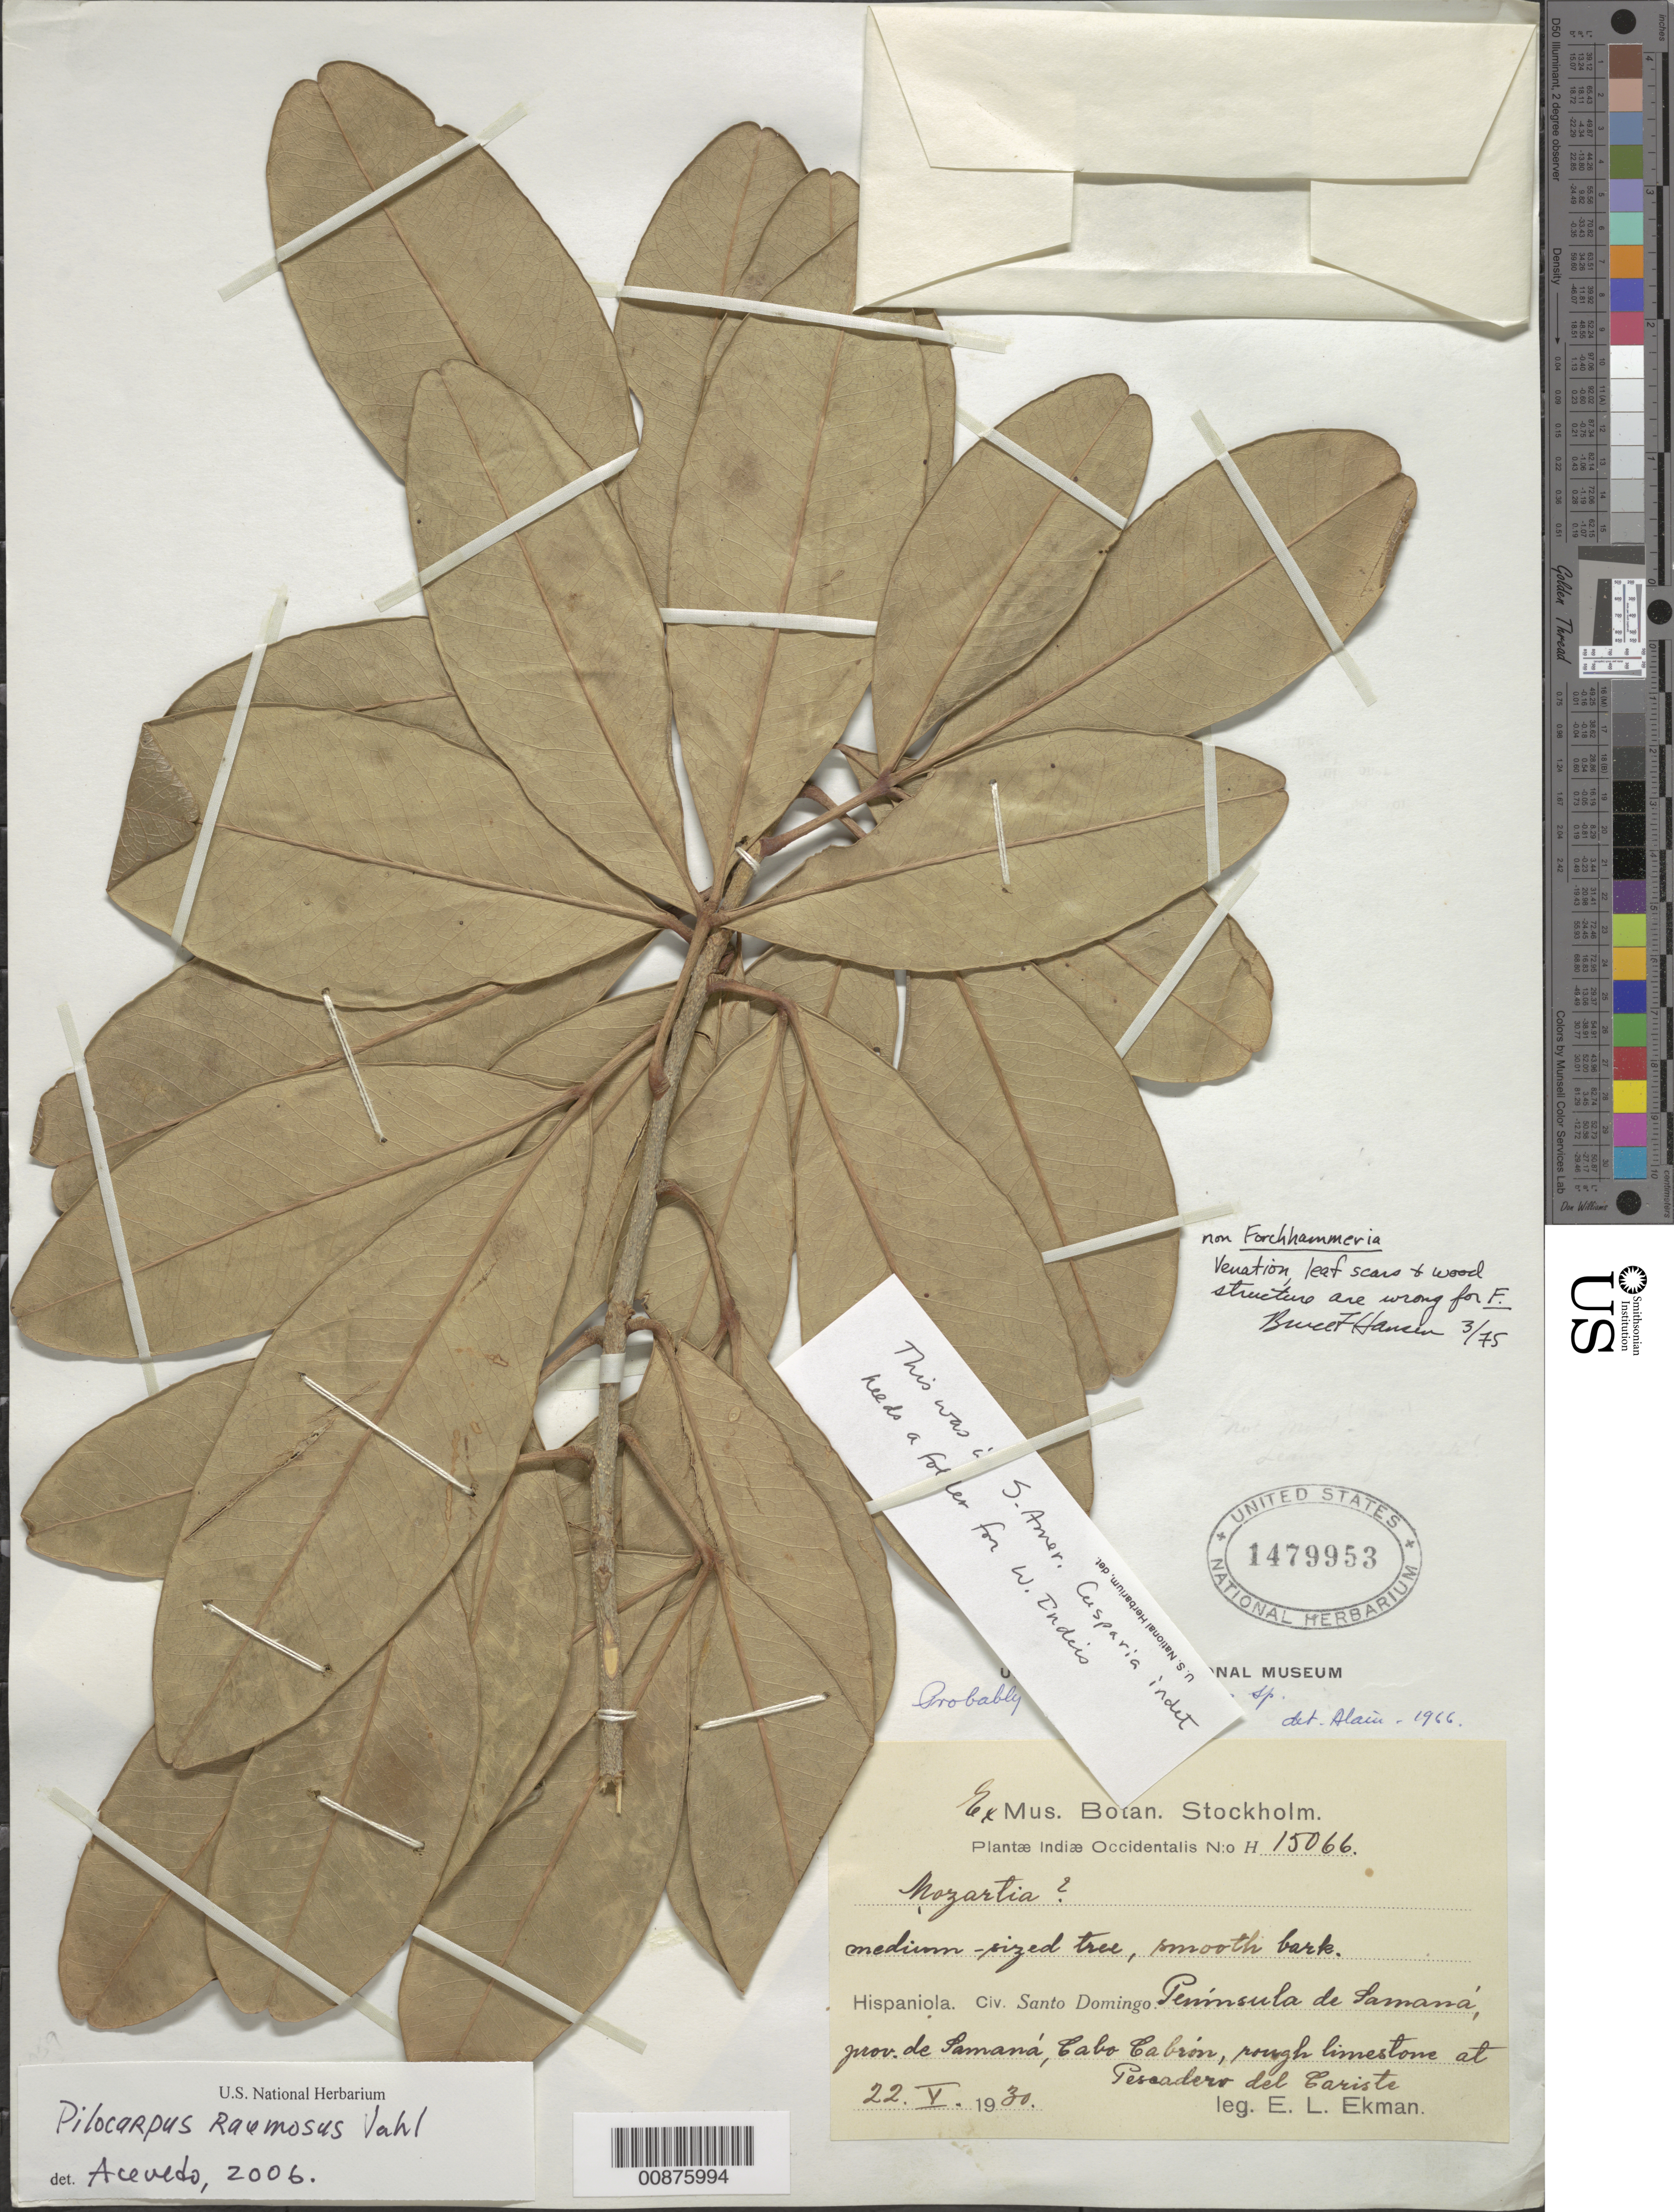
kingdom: Plantae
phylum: Tracheophyta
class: Magnoliopsida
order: Sapindales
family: Rutaceae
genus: Pilocarpus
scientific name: Pilocarpus racemosus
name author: Vahl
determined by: Acevedo-Rodríguez, P., (BOT), Smithsonian Institution - National Museum of Natural History (UNITED STATES)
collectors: E. L. Ekman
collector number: H 15066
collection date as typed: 22 May 1930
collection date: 1930-05-22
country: Dominican Republic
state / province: Samana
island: Hispaniola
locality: Península de Samaná, Cabo Cabrón, at Pescadero del Cariste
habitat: Rough limestone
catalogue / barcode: US 1479953